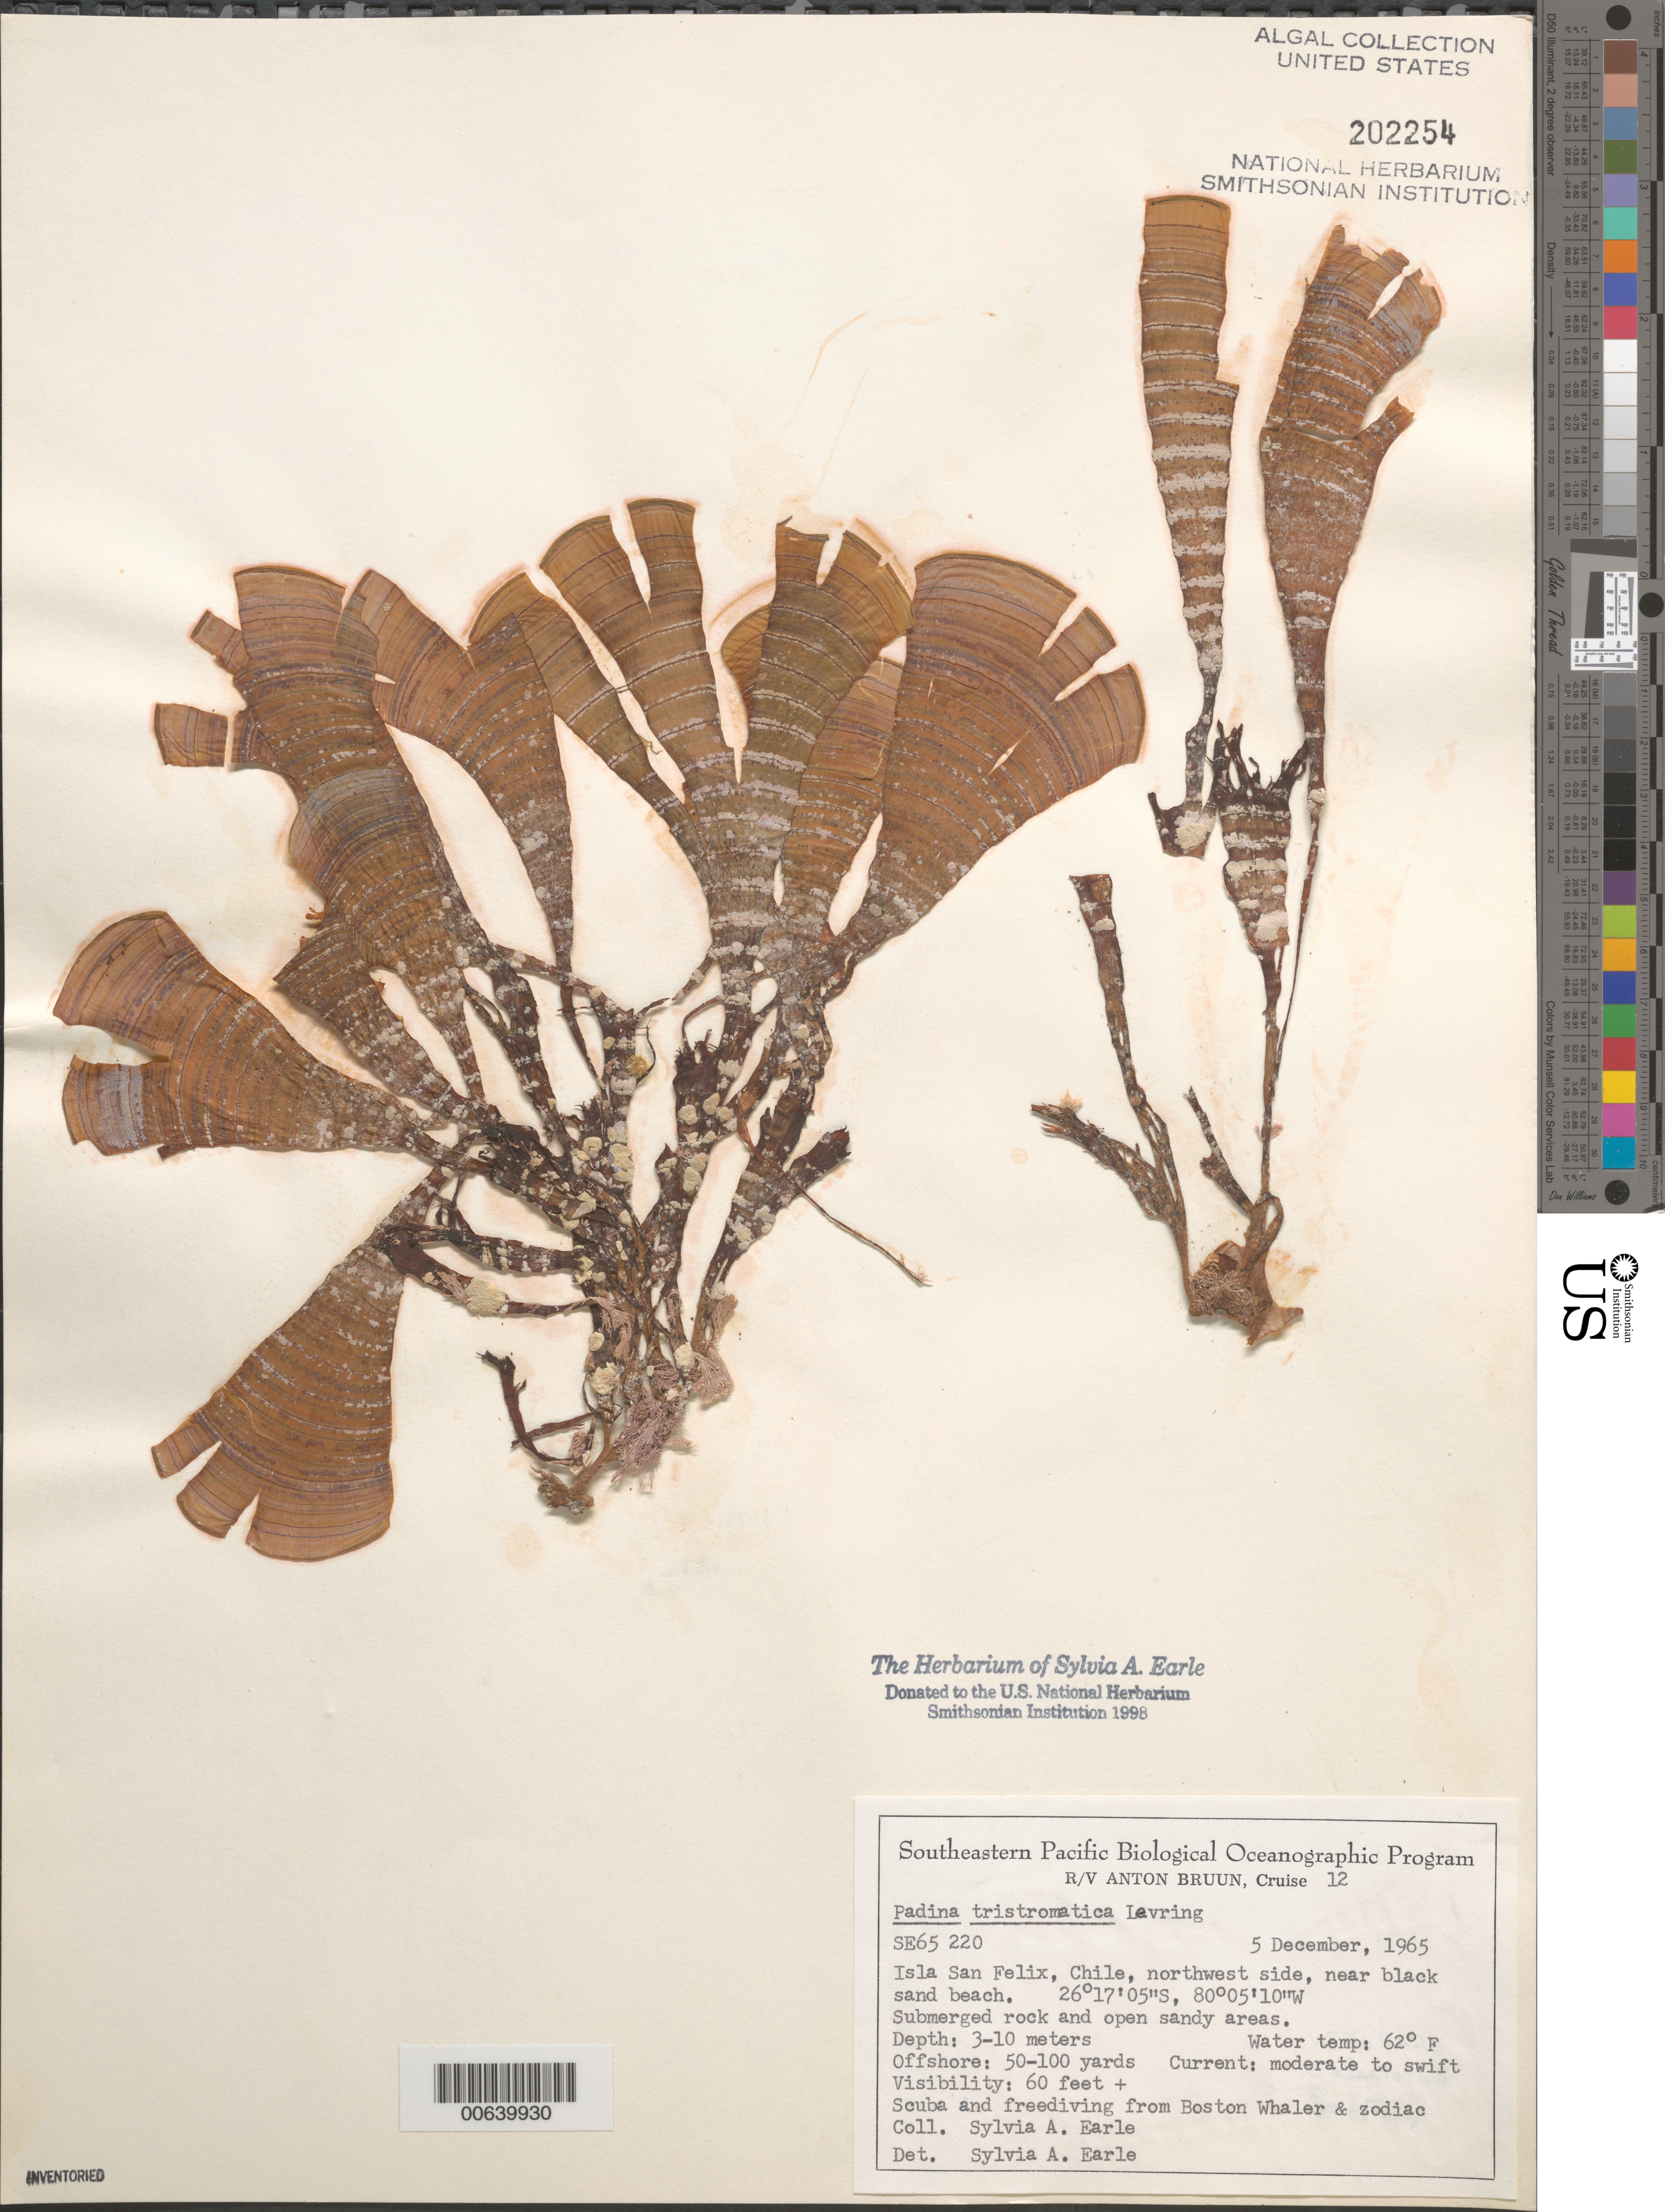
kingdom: Chromista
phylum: Ochrophyta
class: Phaeophyceae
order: Dictyotales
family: Dictyotaceae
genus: Padina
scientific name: Padina tristromatica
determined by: Earle, S. A.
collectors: S. A. Earle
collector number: SE 65220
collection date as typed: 05 Dec 1965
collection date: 1965-12-05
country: Chile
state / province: Atacama (III)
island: Isla San Felix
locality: Near black sand beach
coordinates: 26 17' 05" S, 80 05' 10" W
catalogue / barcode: US 202254